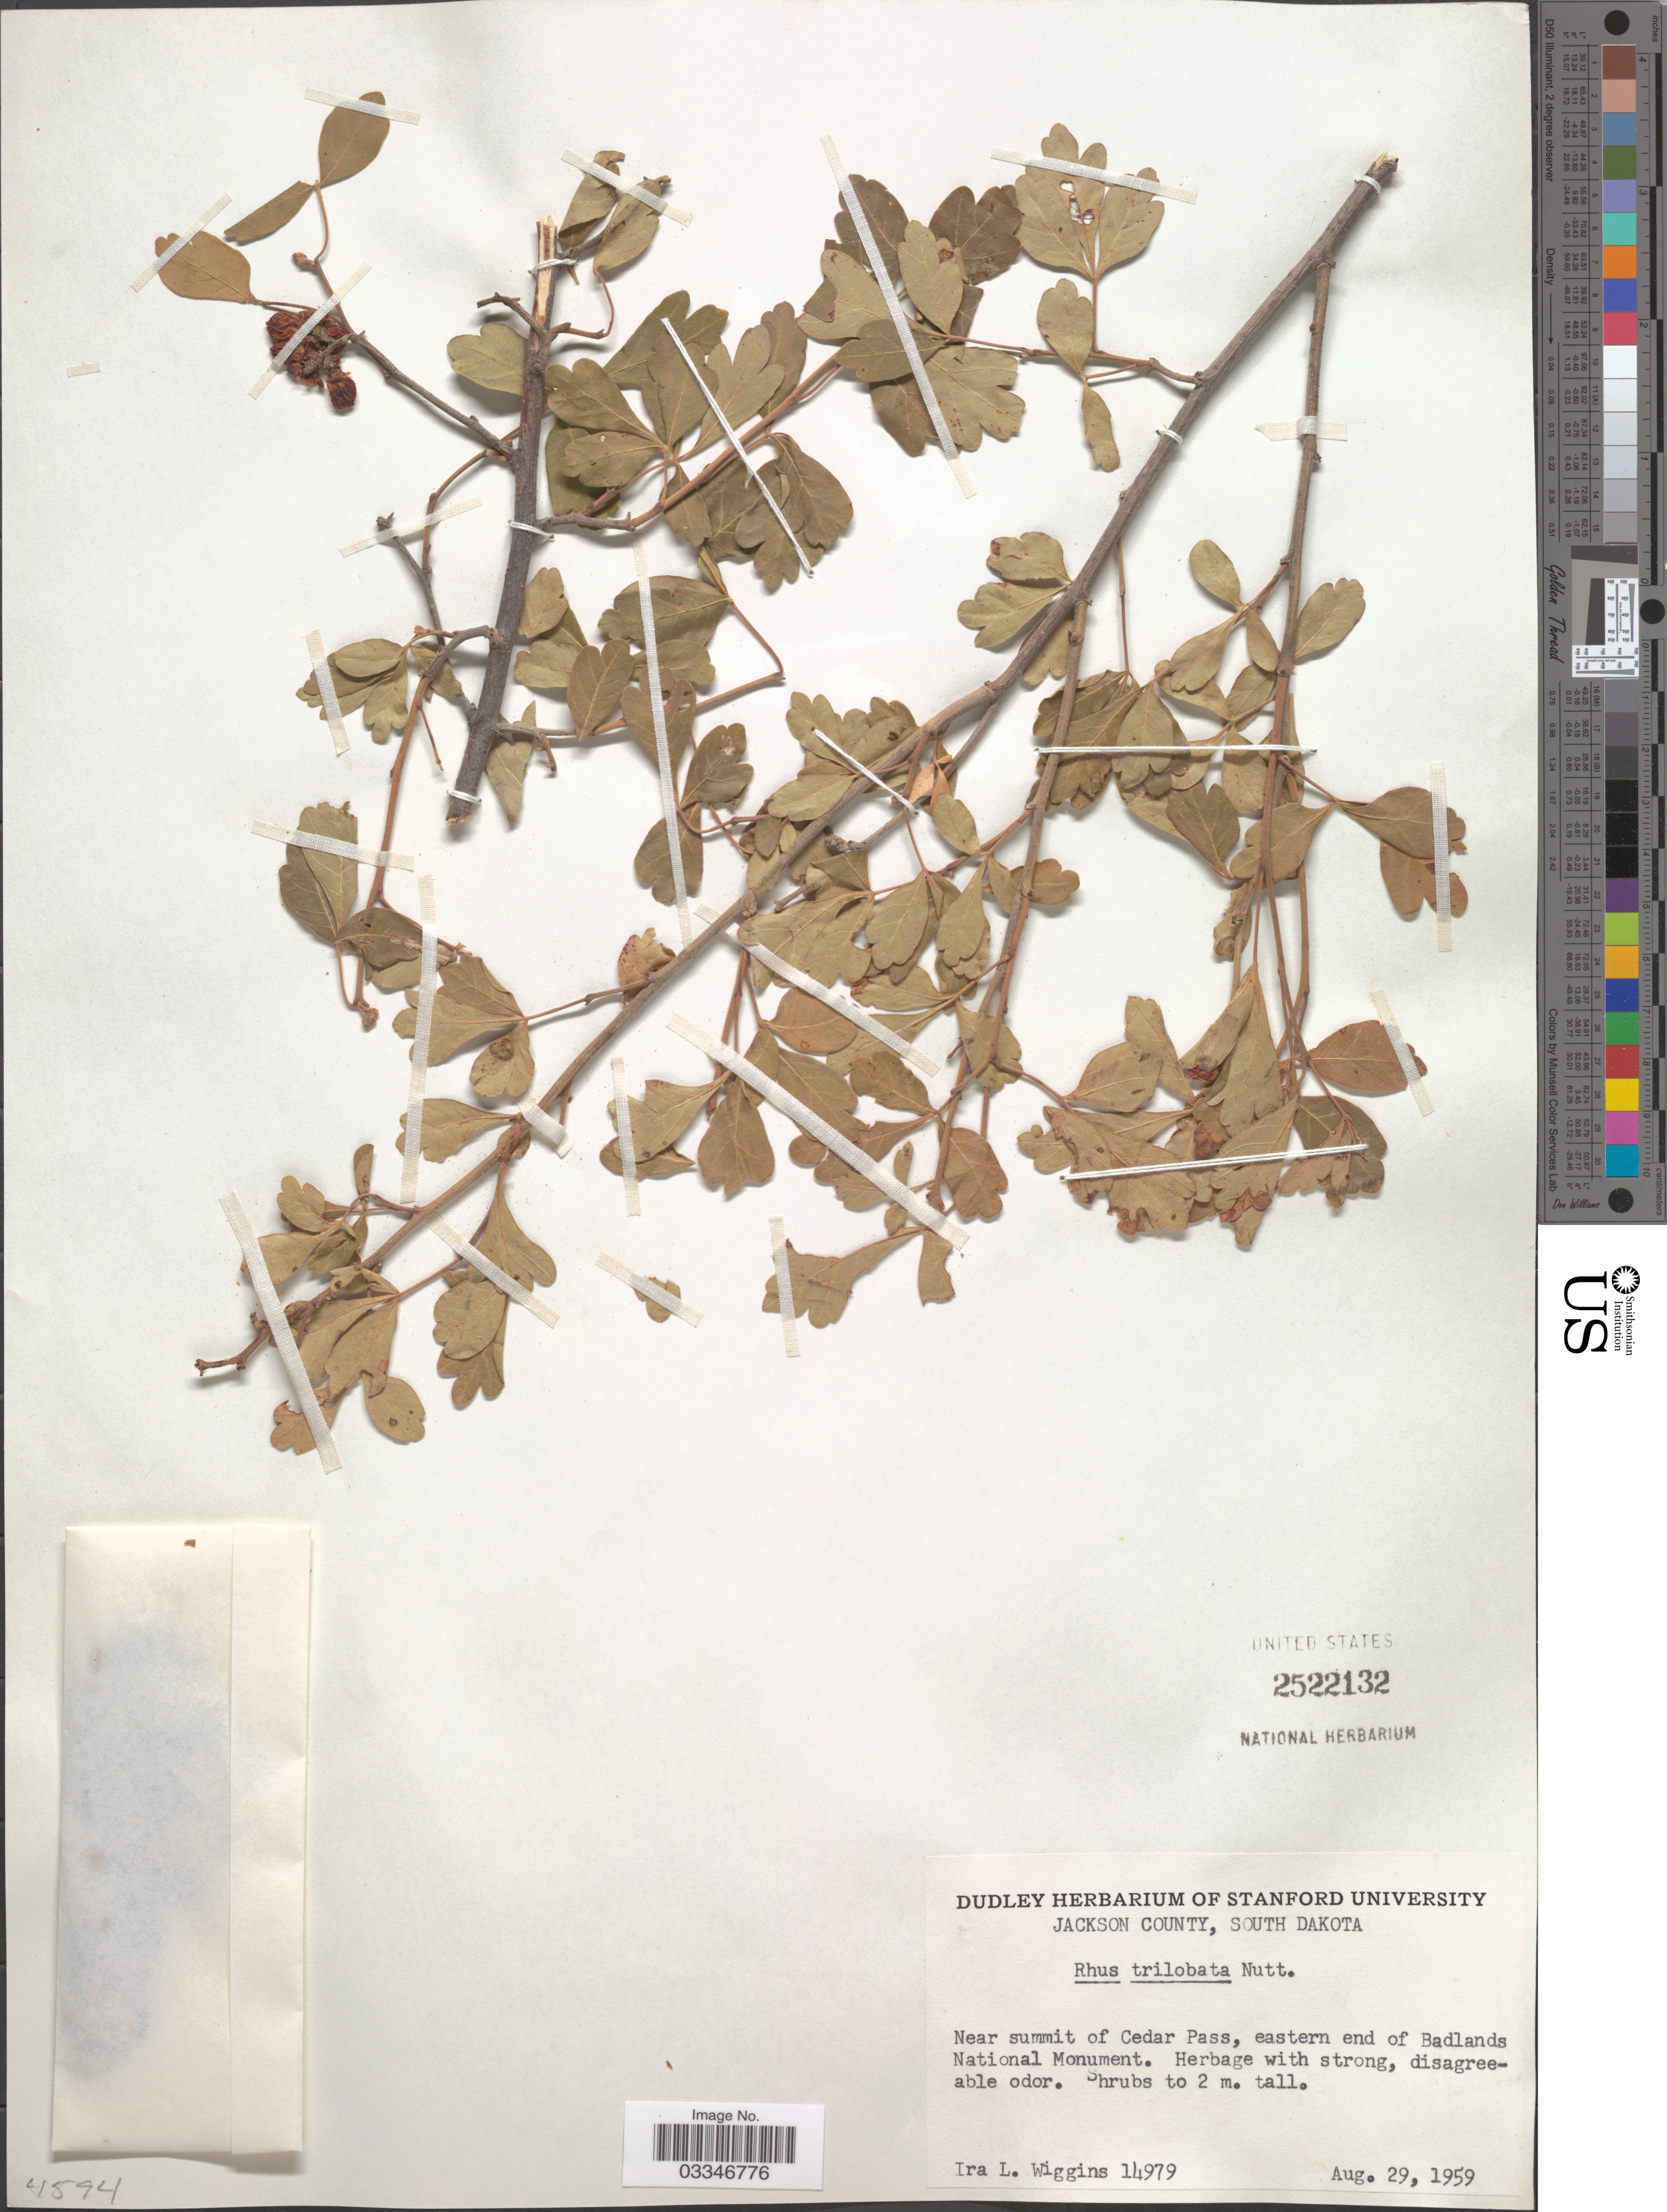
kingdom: Plantae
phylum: Tracheophyta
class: Magnoliopsida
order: Sapindales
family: Anacardiaceae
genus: Rhus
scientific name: Rhus trilobata var. typica Munz & Sloane ined.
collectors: I. L. Wiggins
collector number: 14979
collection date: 1959-08-29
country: United States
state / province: South Dakota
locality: Jackson County. Near summit of Cedar Pass, eastern end of Badlands National Monument.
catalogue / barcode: US 2522132